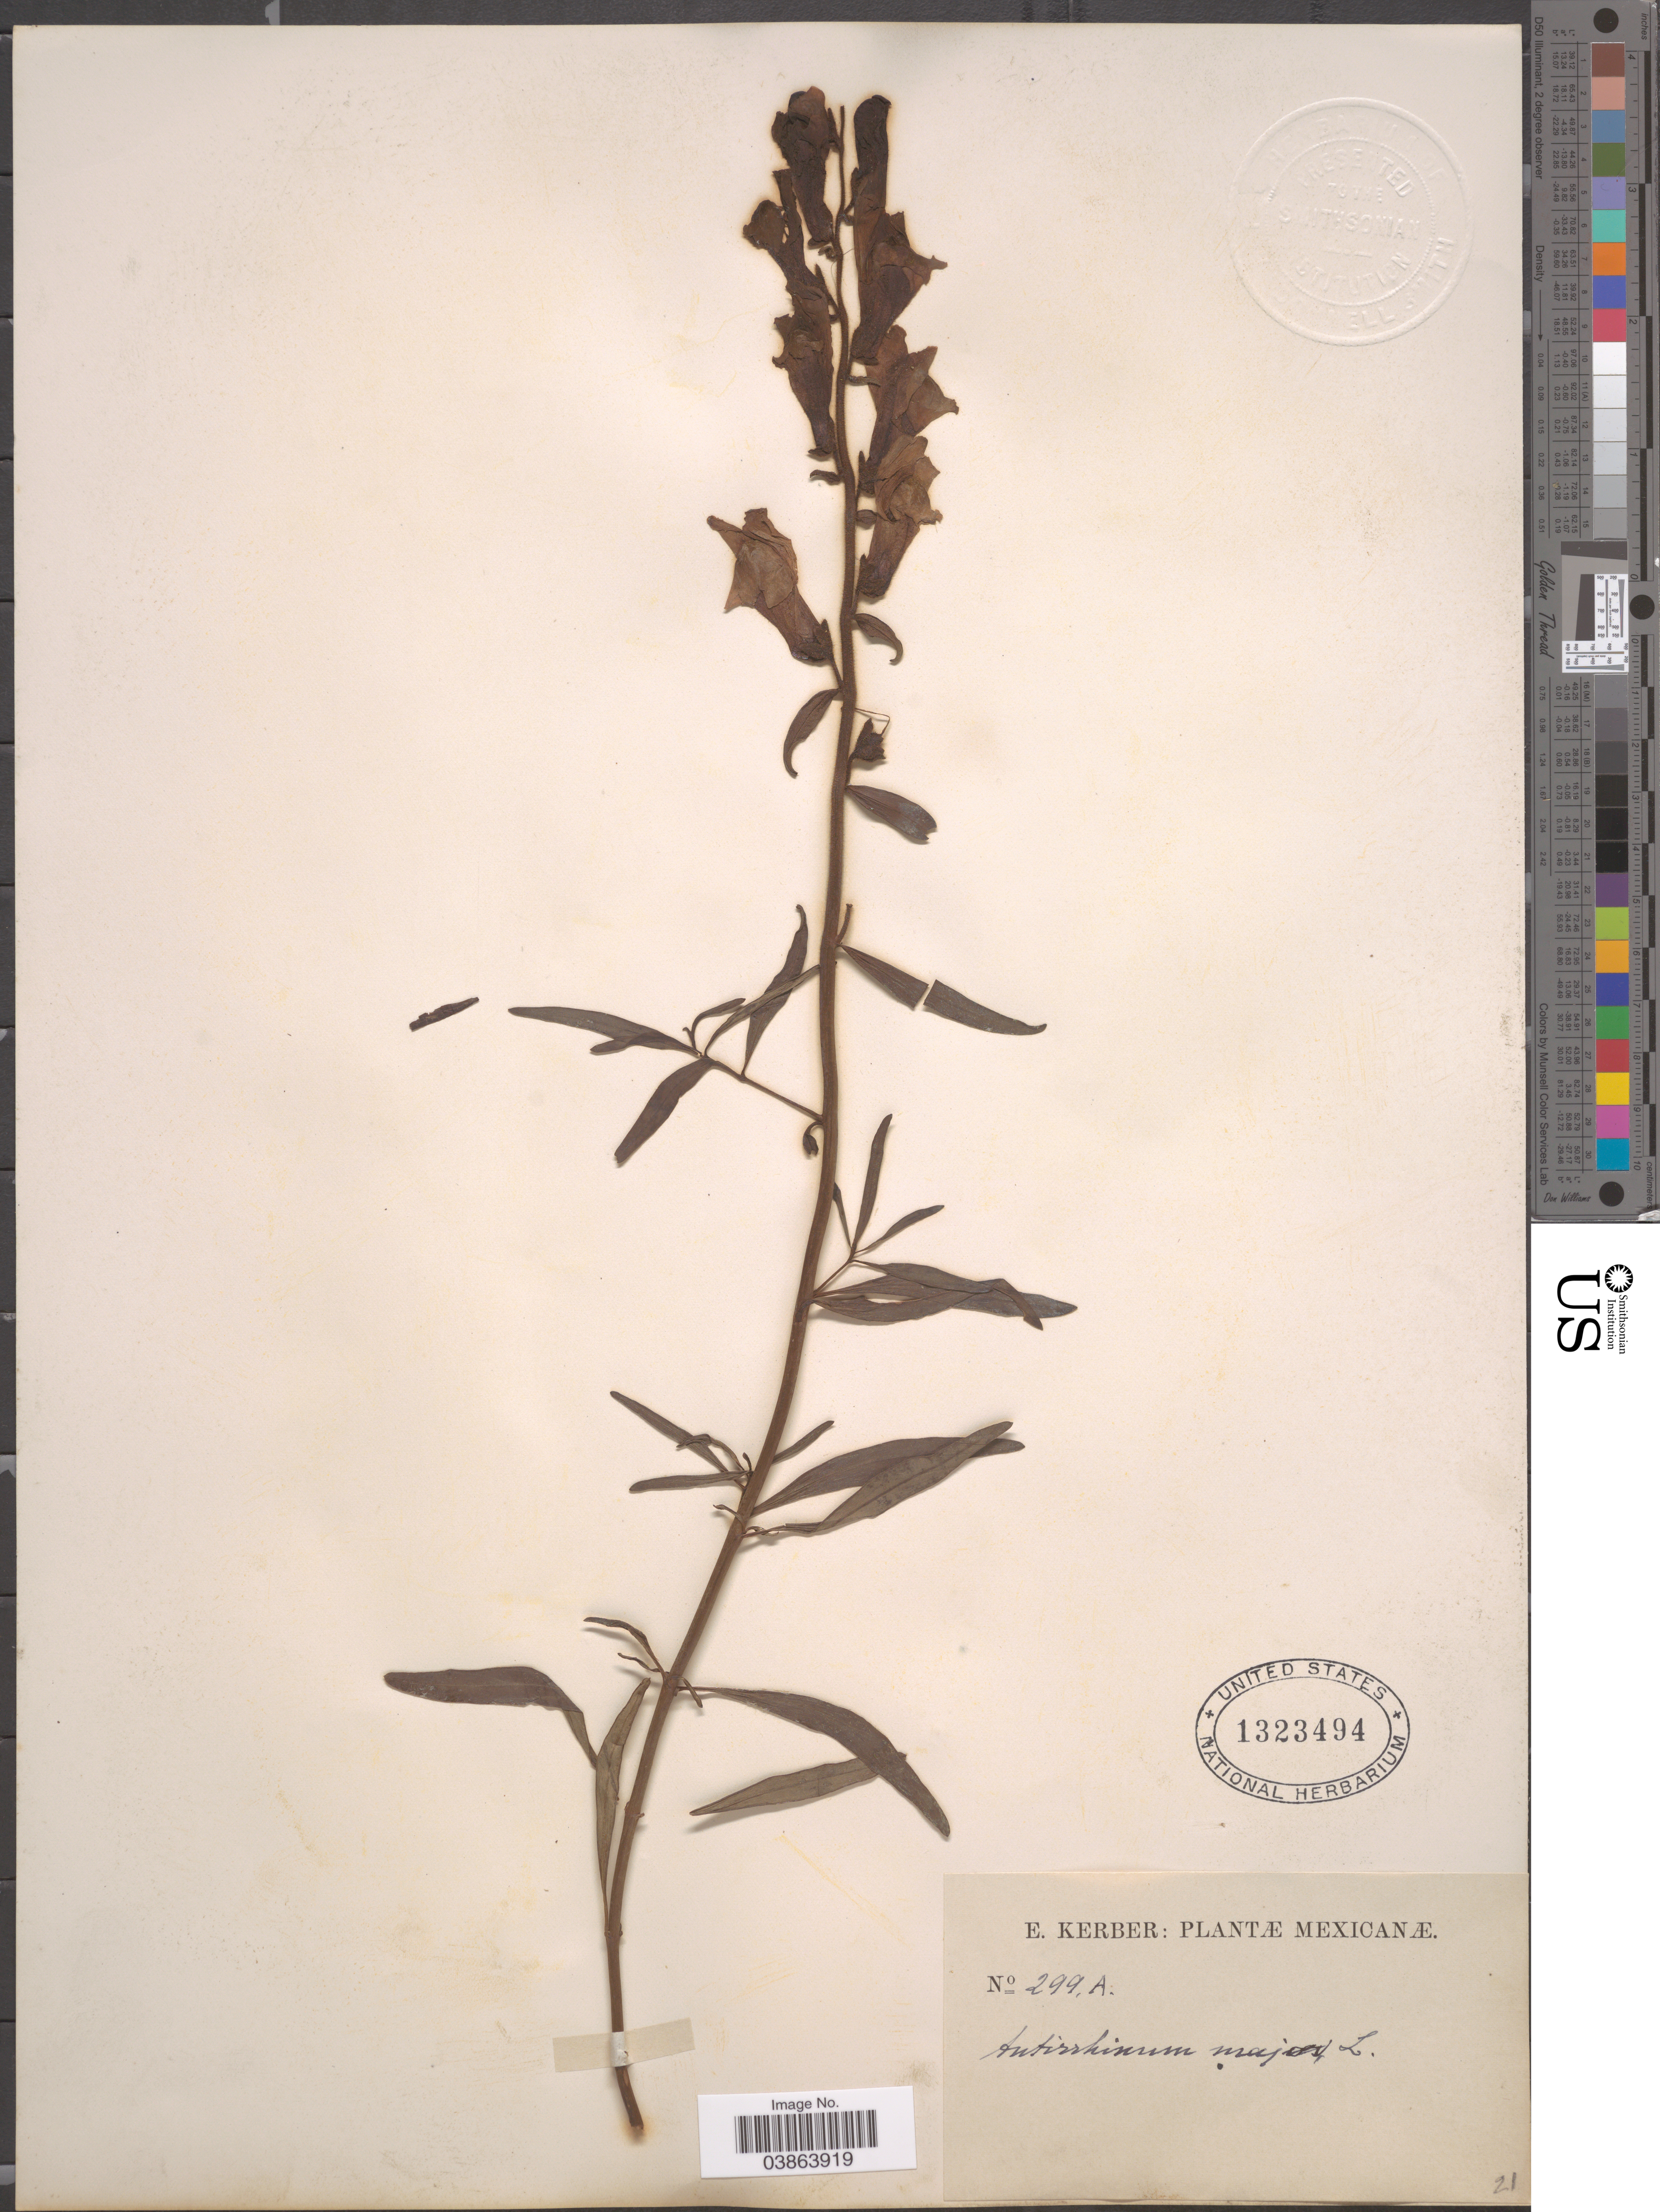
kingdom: Plantae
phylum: Tracheophyta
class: Magnoliopsida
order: Lamiales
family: Plantaginaceae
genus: Antirrhinum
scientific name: Antirrhinum majus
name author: L.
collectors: E. Kerber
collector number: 299A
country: Mexico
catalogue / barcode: US 1323494